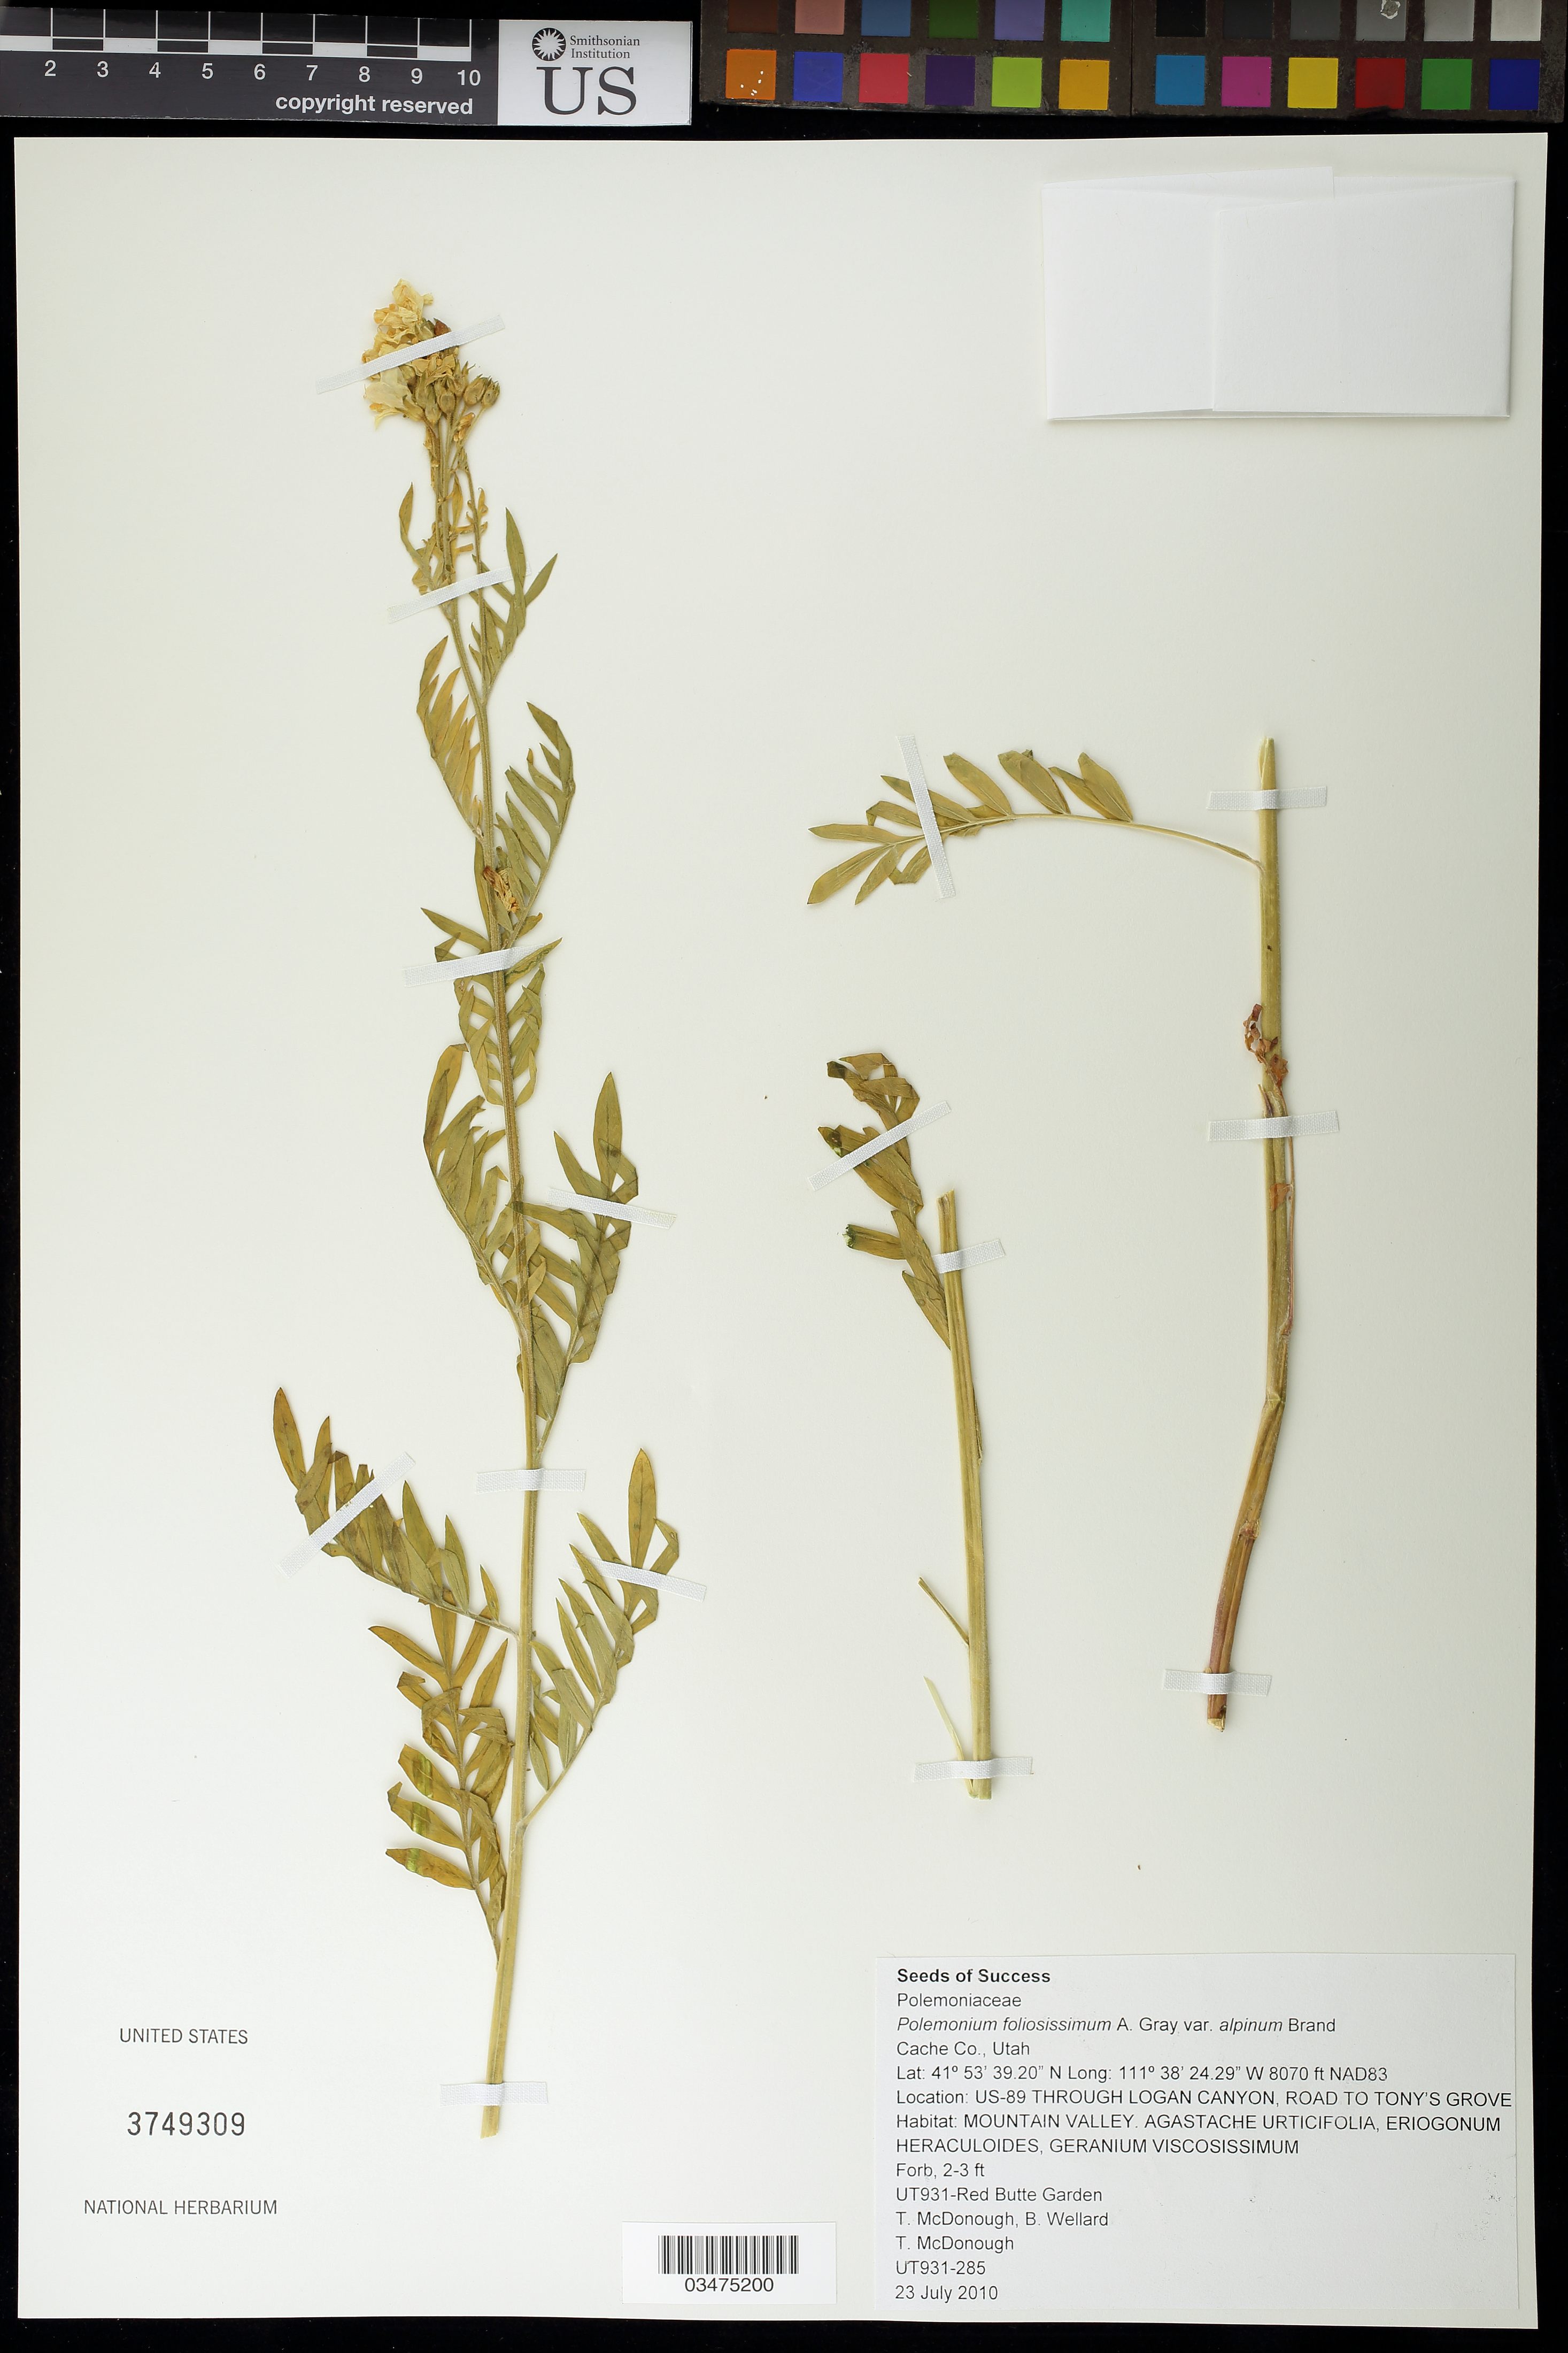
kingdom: Plantae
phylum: Tracheophyta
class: Magnoliopsida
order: Ericales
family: Polemoniaceae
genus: Polemonium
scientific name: Polemonium foliosissimum var. alpinum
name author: Brand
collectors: T. McDonough & B. Wellard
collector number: UT931-285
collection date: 2010-07-23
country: United States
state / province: Utah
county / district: Cache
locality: US-89 through Logan Canyon, Road to Tony's Grove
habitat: Mountain vally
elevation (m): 2460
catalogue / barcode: US 3749309